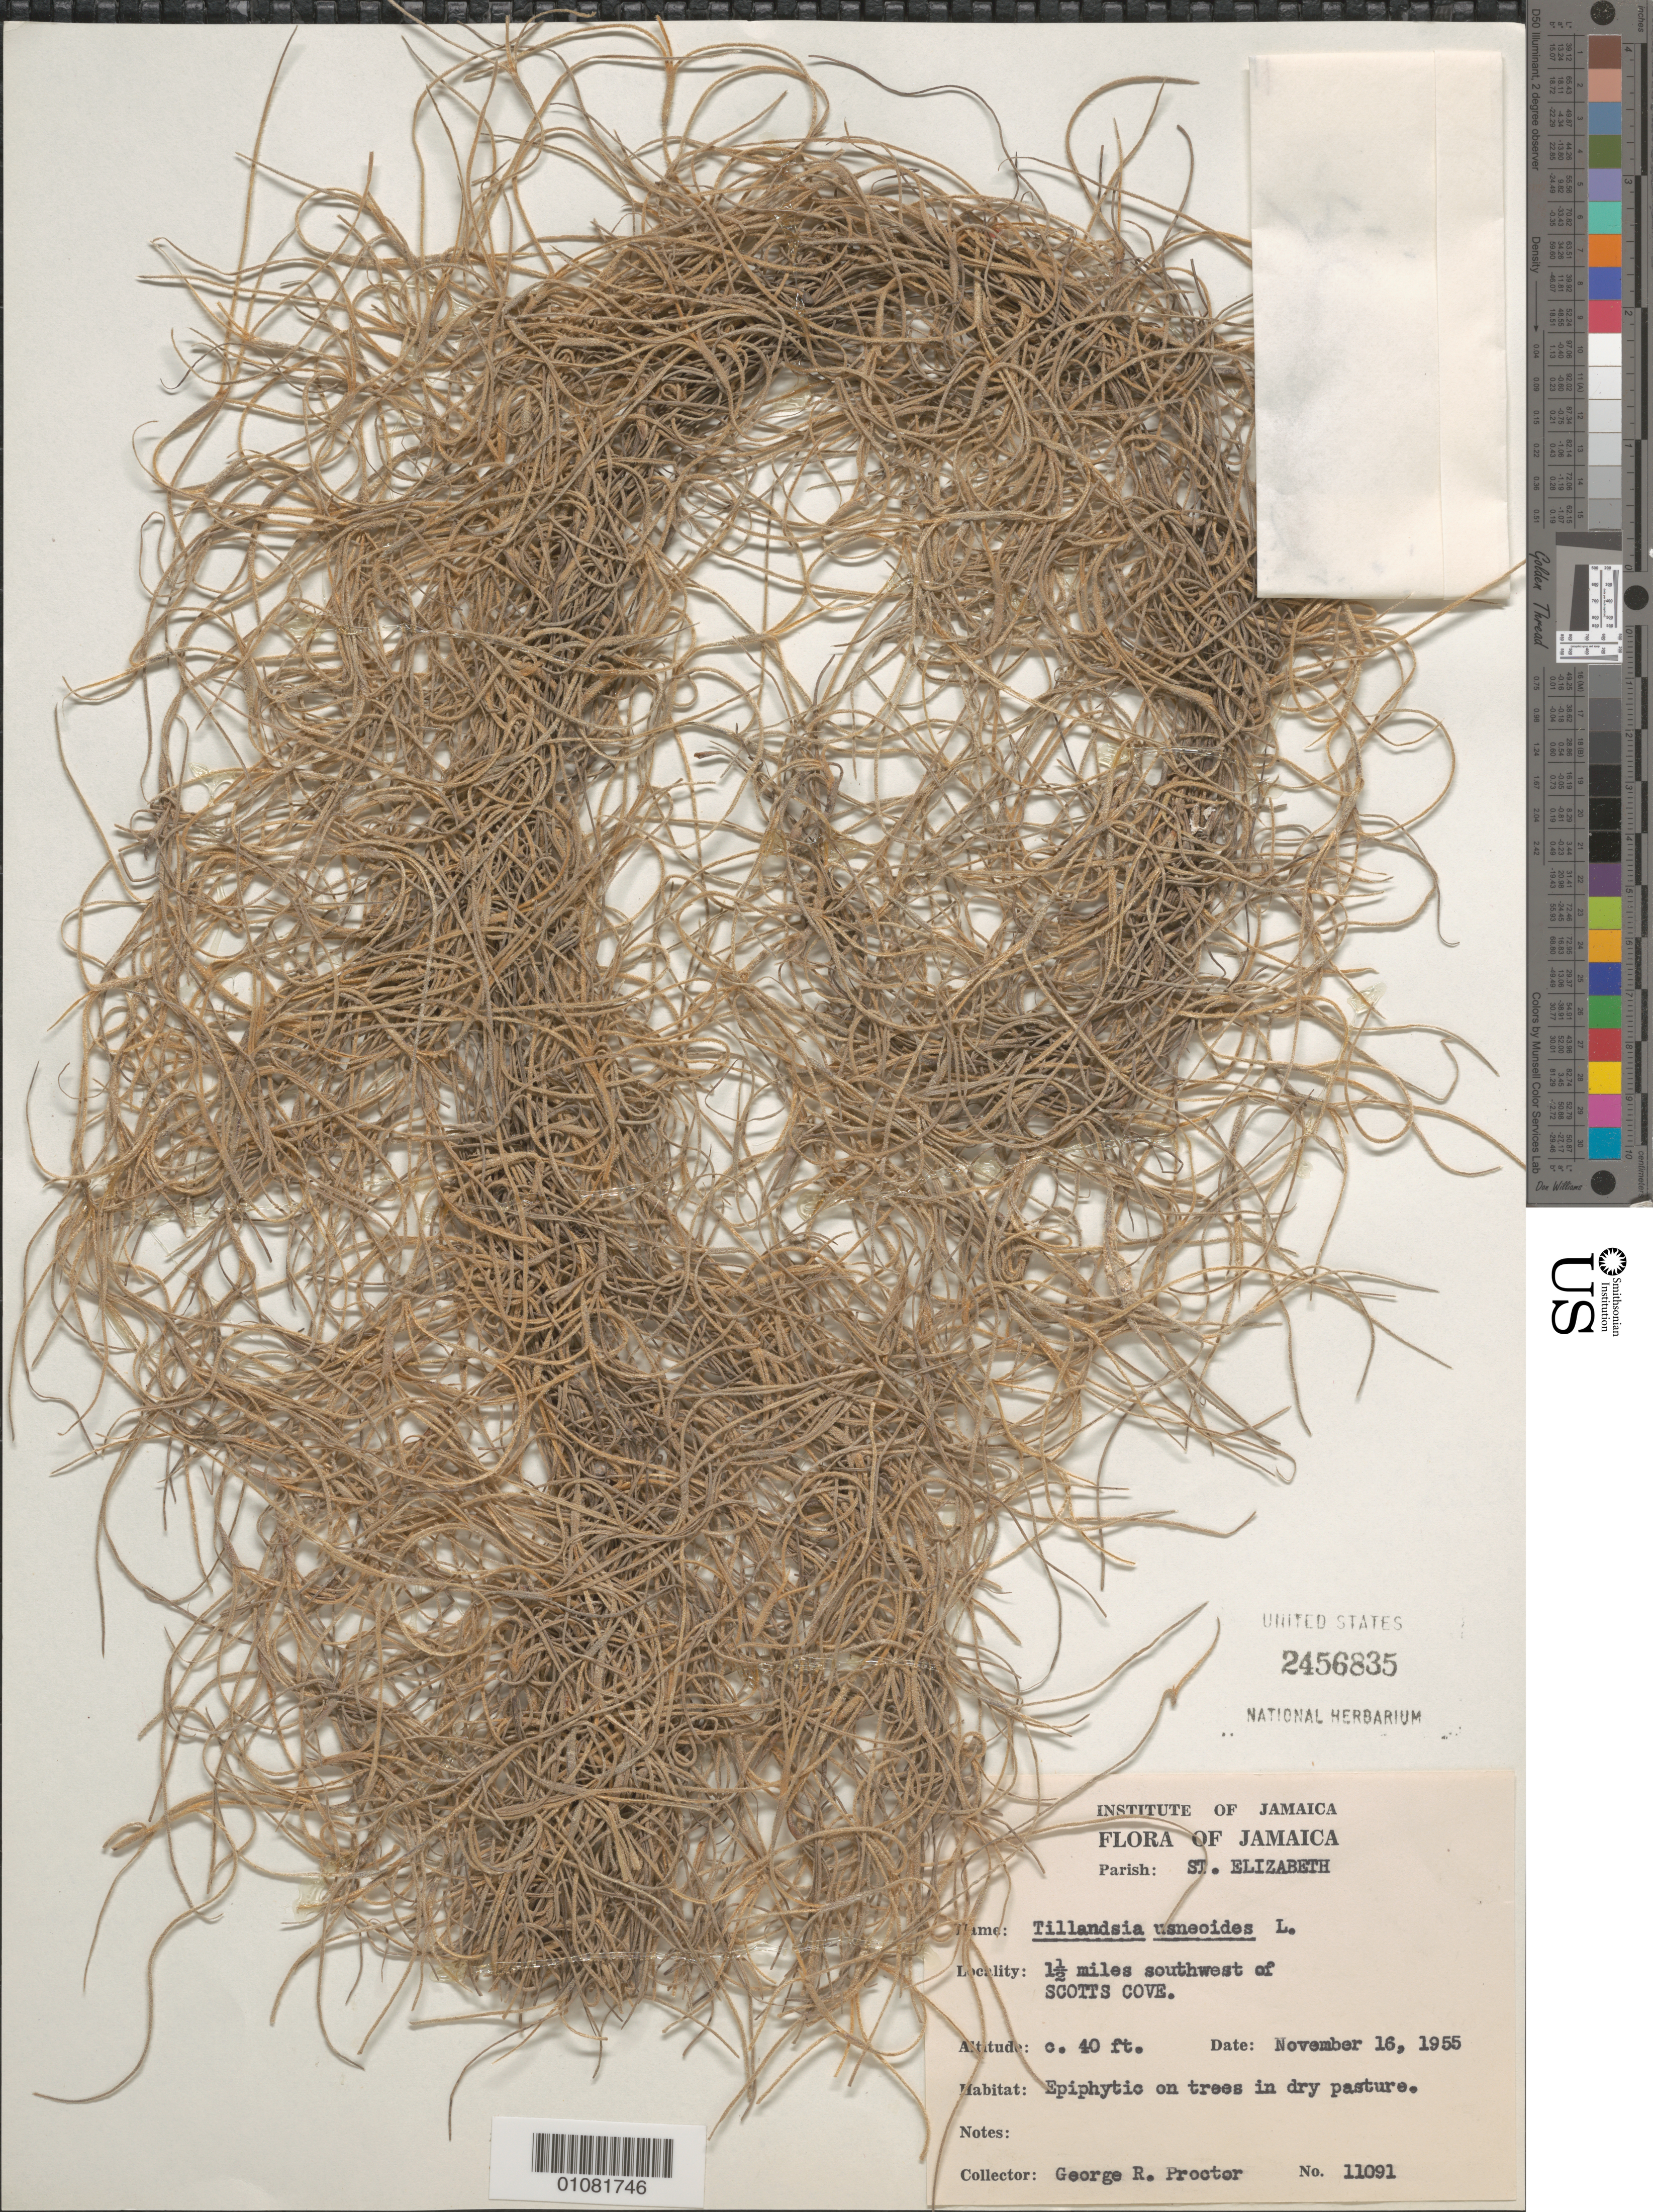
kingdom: Plantae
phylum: Tracheophyta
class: Liliopsida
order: Poales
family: Bromeliaceae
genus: Tillandsia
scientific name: Tillandsia usneoides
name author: (L.) L.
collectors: G. R. Proctor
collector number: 11091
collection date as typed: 16 Nov 1955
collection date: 1955-11-16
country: Jamaica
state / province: Saint Elizabeth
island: Jamaica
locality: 1.5 miles SW of Scotts Cove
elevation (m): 12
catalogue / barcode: US 2456835